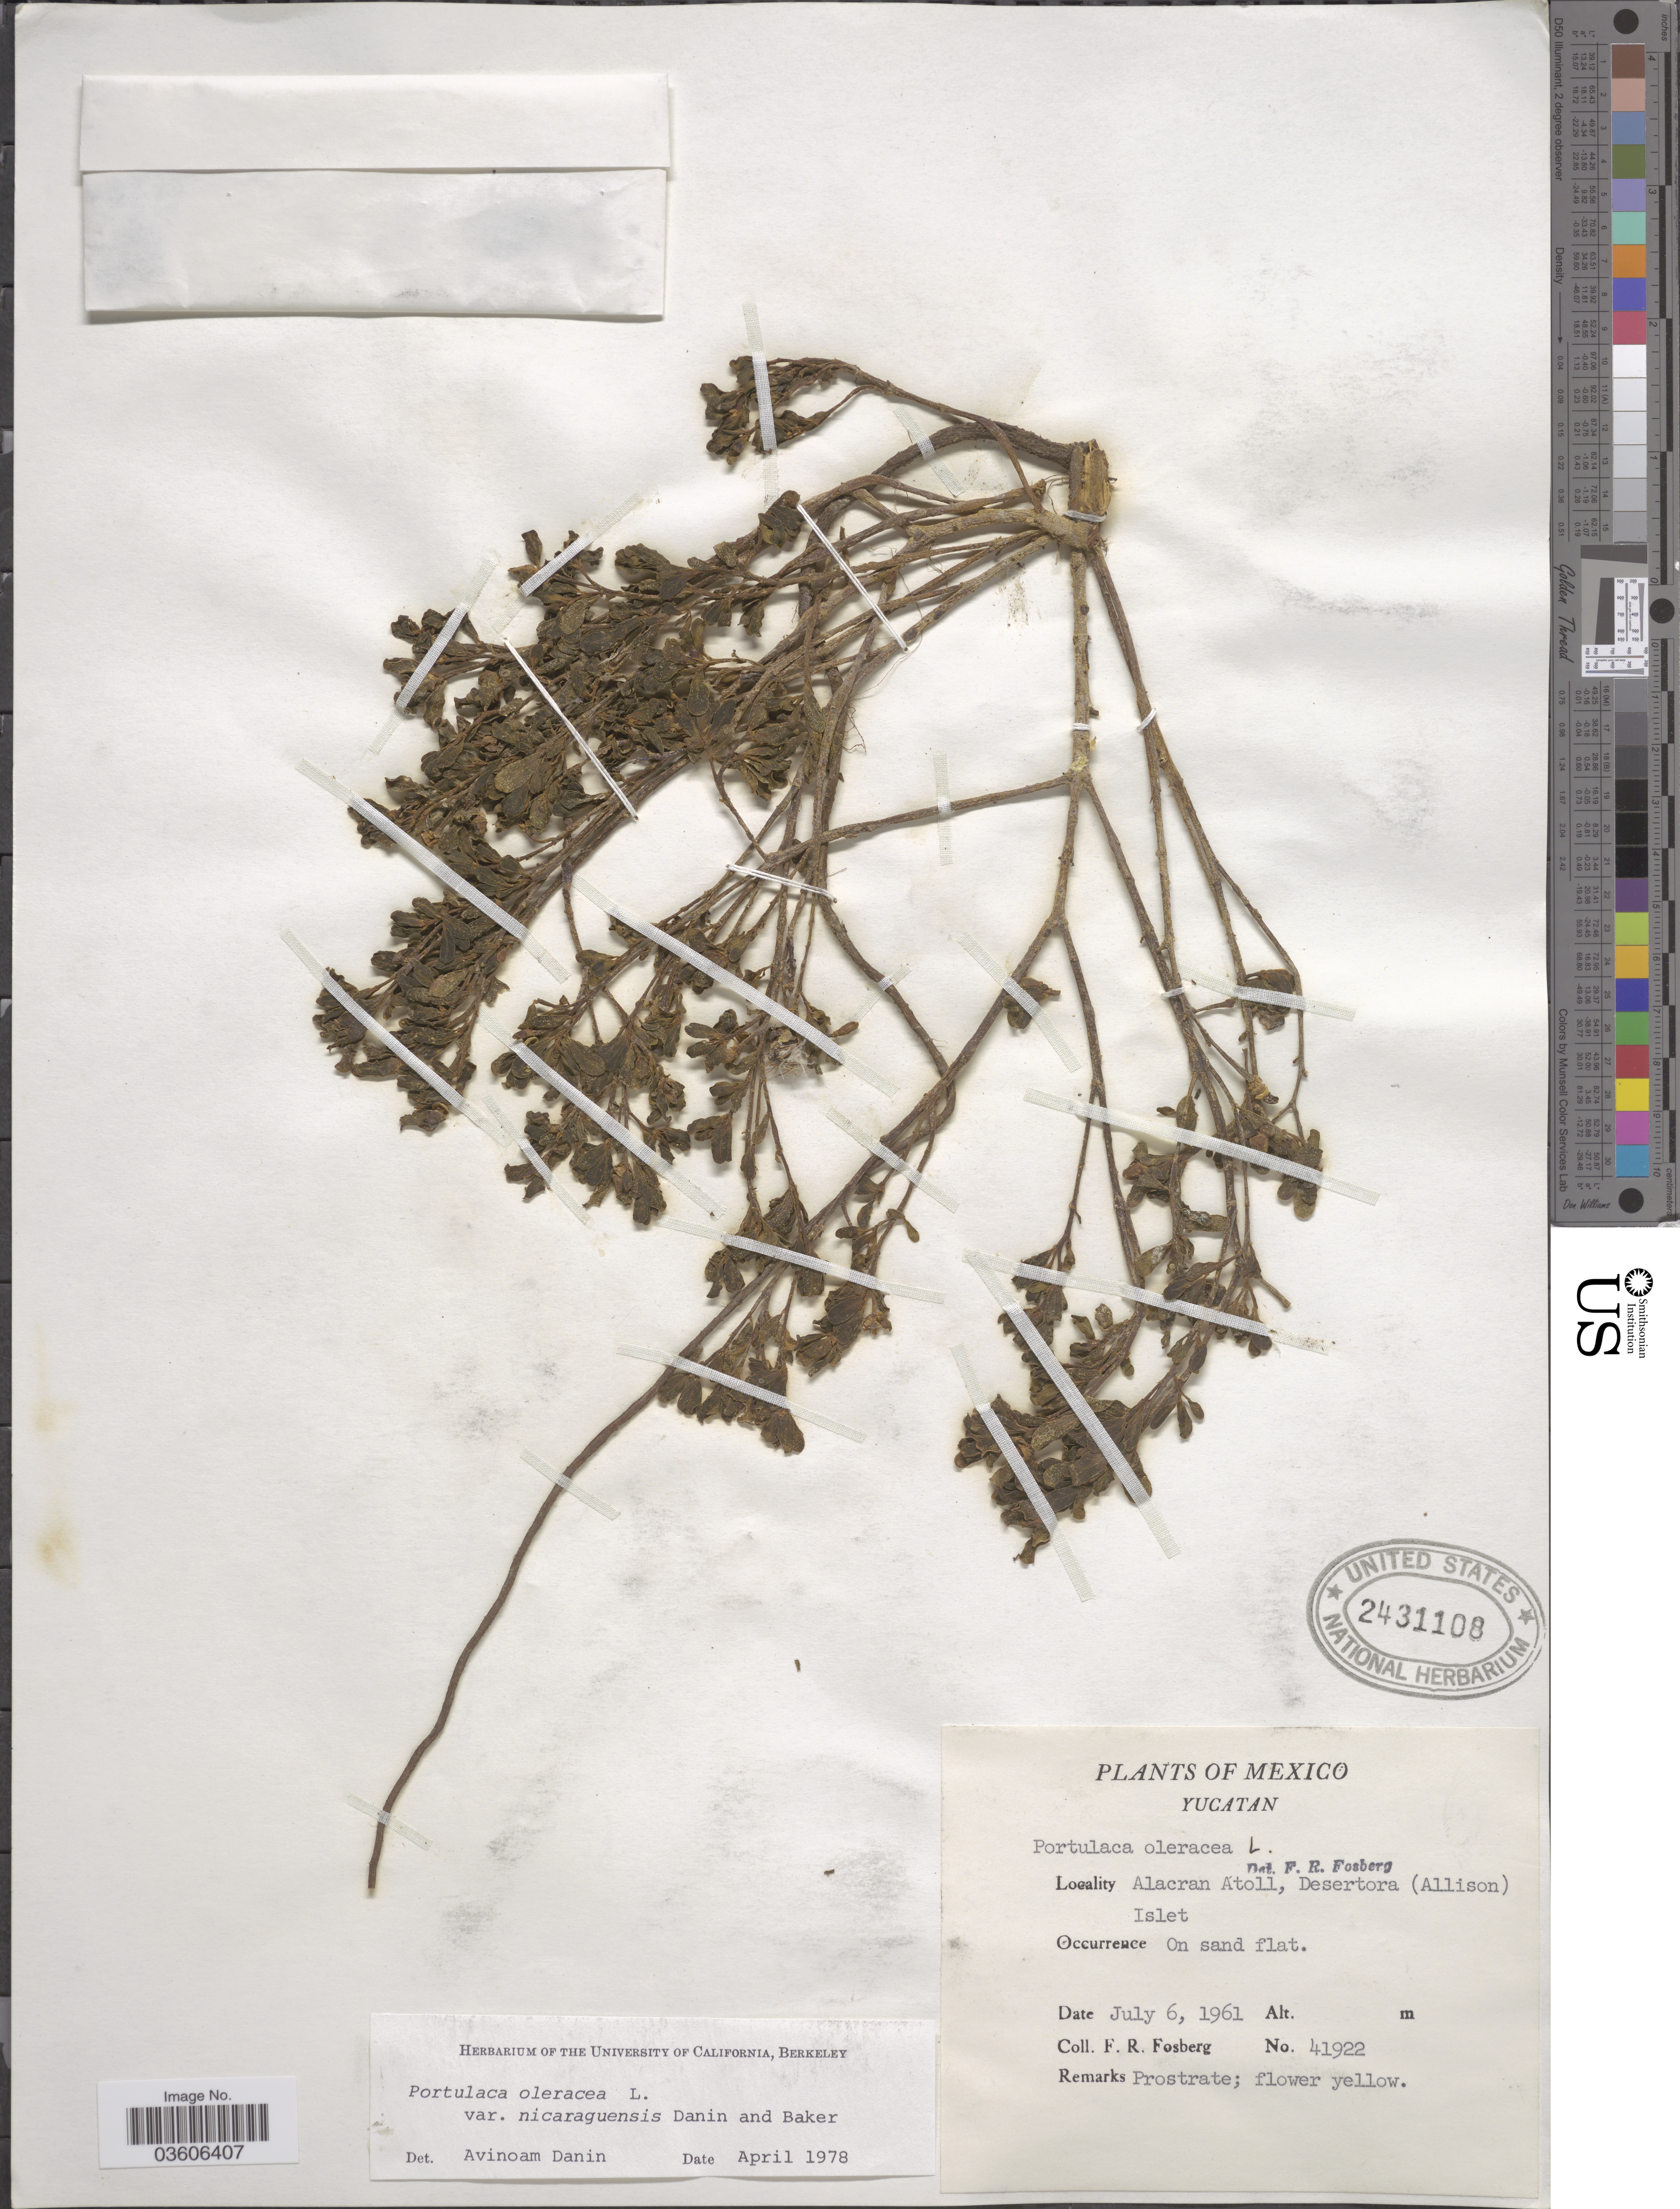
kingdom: Plantae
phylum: Tracheophyta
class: Magnoliopsida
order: Caryophyllales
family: Portulacaceae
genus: Portulaca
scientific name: Portulaca oleracea var. nicaraguensis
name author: Danin & H.G. Baker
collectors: F. R. Fosberg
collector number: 41922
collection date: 1961-07-06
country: Mexico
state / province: Yucatán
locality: Alacran Atoll, Desertora (Allison) Islet.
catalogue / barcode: US 2431108